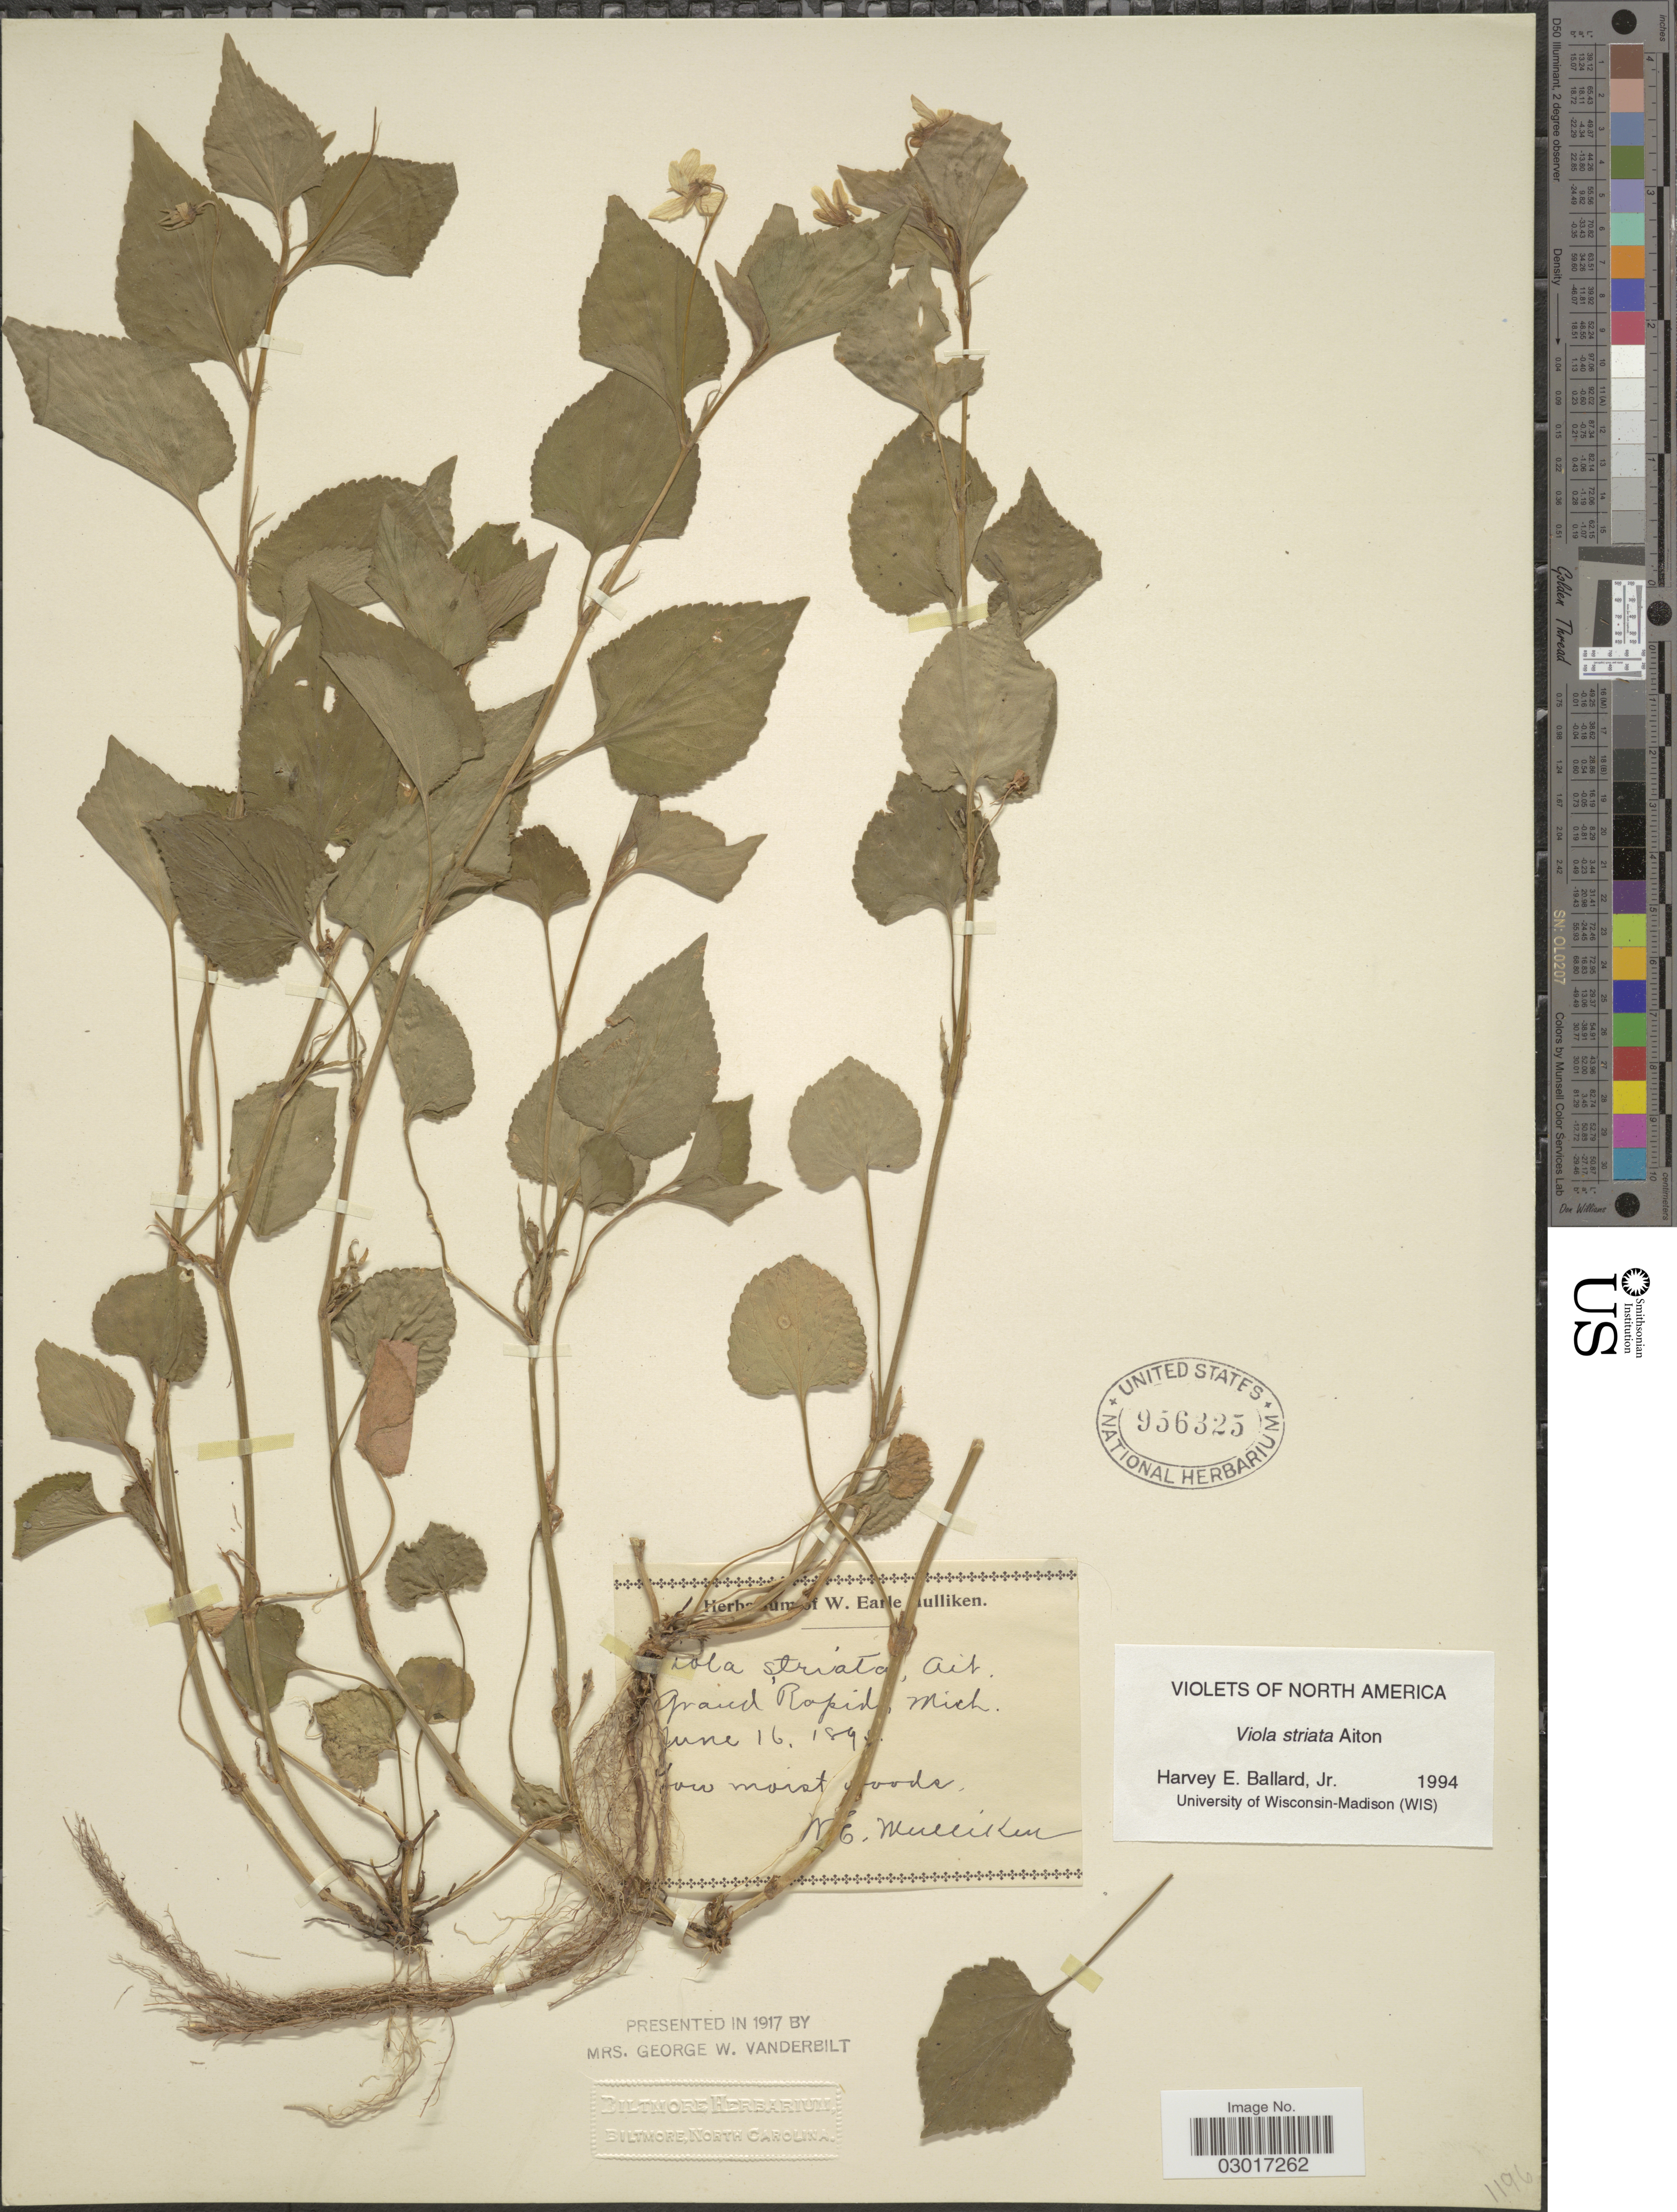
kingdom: Plantae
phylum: Tracheophyta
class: Magnoliopsida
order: Malpighiales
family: Violaceae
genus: Viola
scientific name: Viola striata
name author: Aiton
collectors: W. Mulliken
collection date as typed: June 16, 189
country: United States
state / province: Michigan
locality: Grand Rapids, Mich.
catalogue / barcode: US 956325